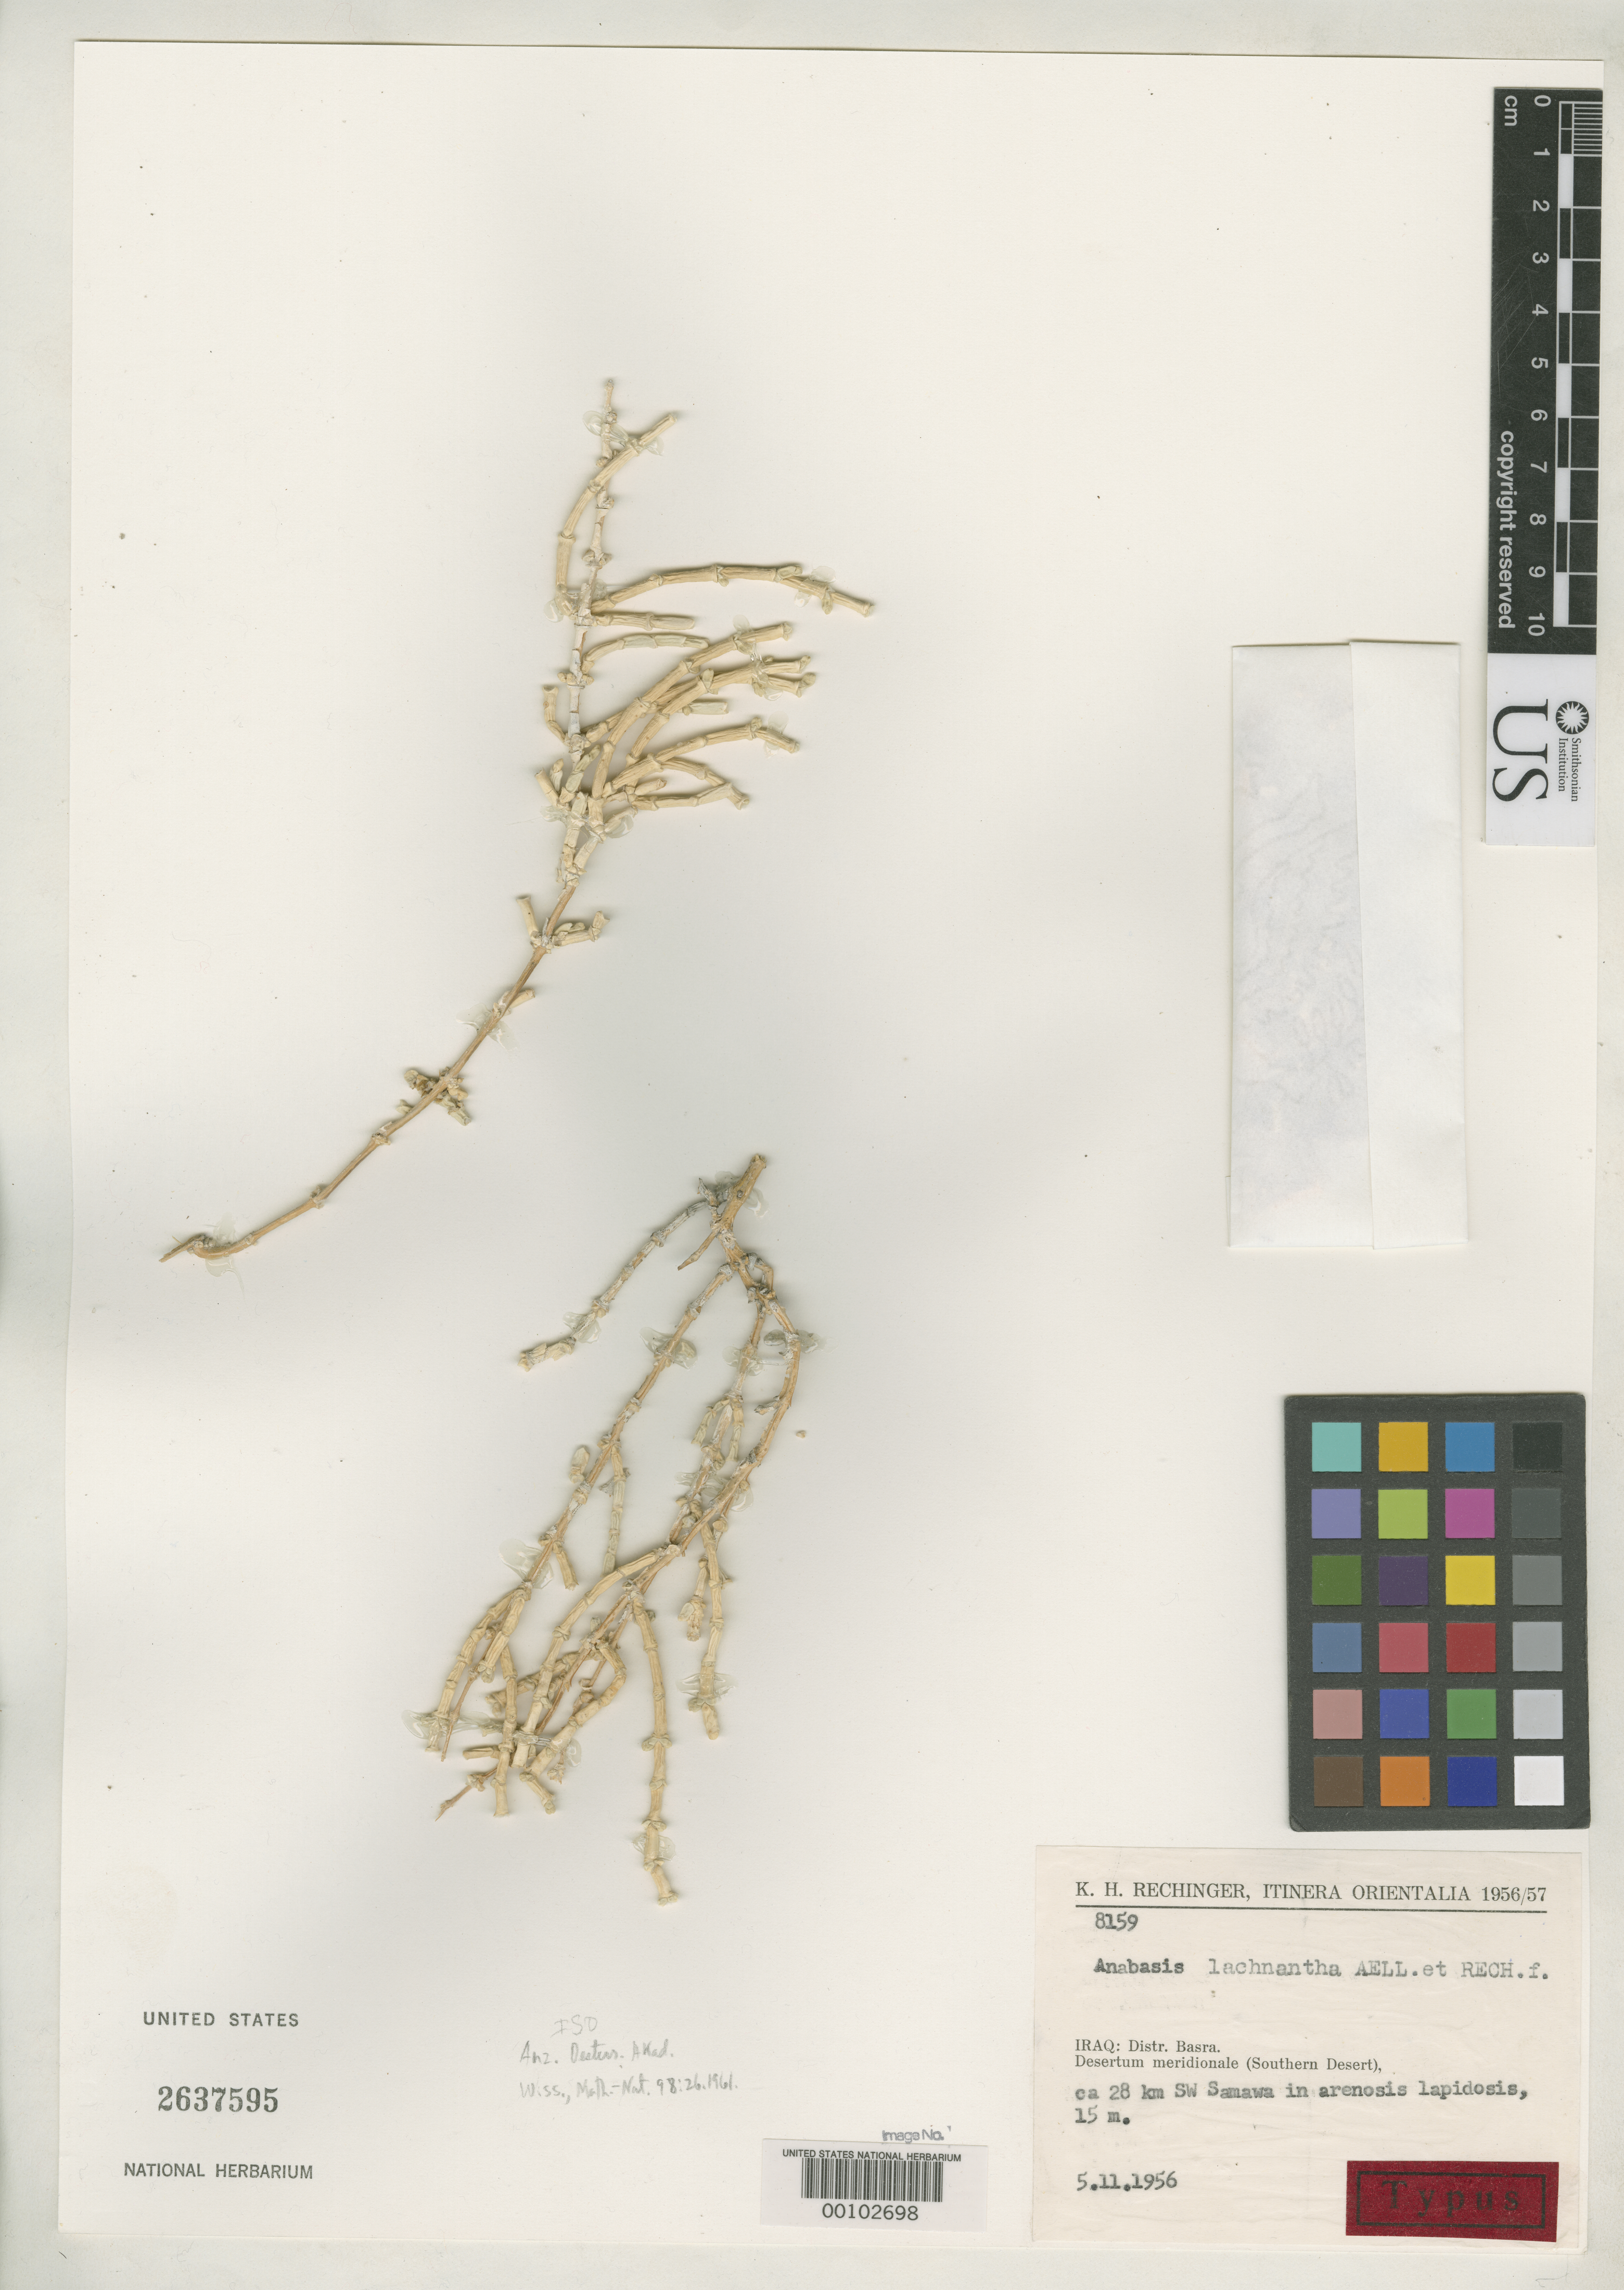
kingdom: Plantae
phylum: Tracheophyta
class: Magnoliopsida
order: Caryophyllales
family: Amaranthaceae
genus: Anabasis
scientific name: Anabasis lachnantha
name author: Aellen & Rech. f.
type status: Isotype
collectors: K. H. Rechinger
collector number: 8159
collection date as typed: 05 Nov 1956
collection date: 1956-11-05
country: Iraq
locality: Basra, 28 km. SW of Samawa.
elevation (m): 15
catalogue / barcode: US 2637595